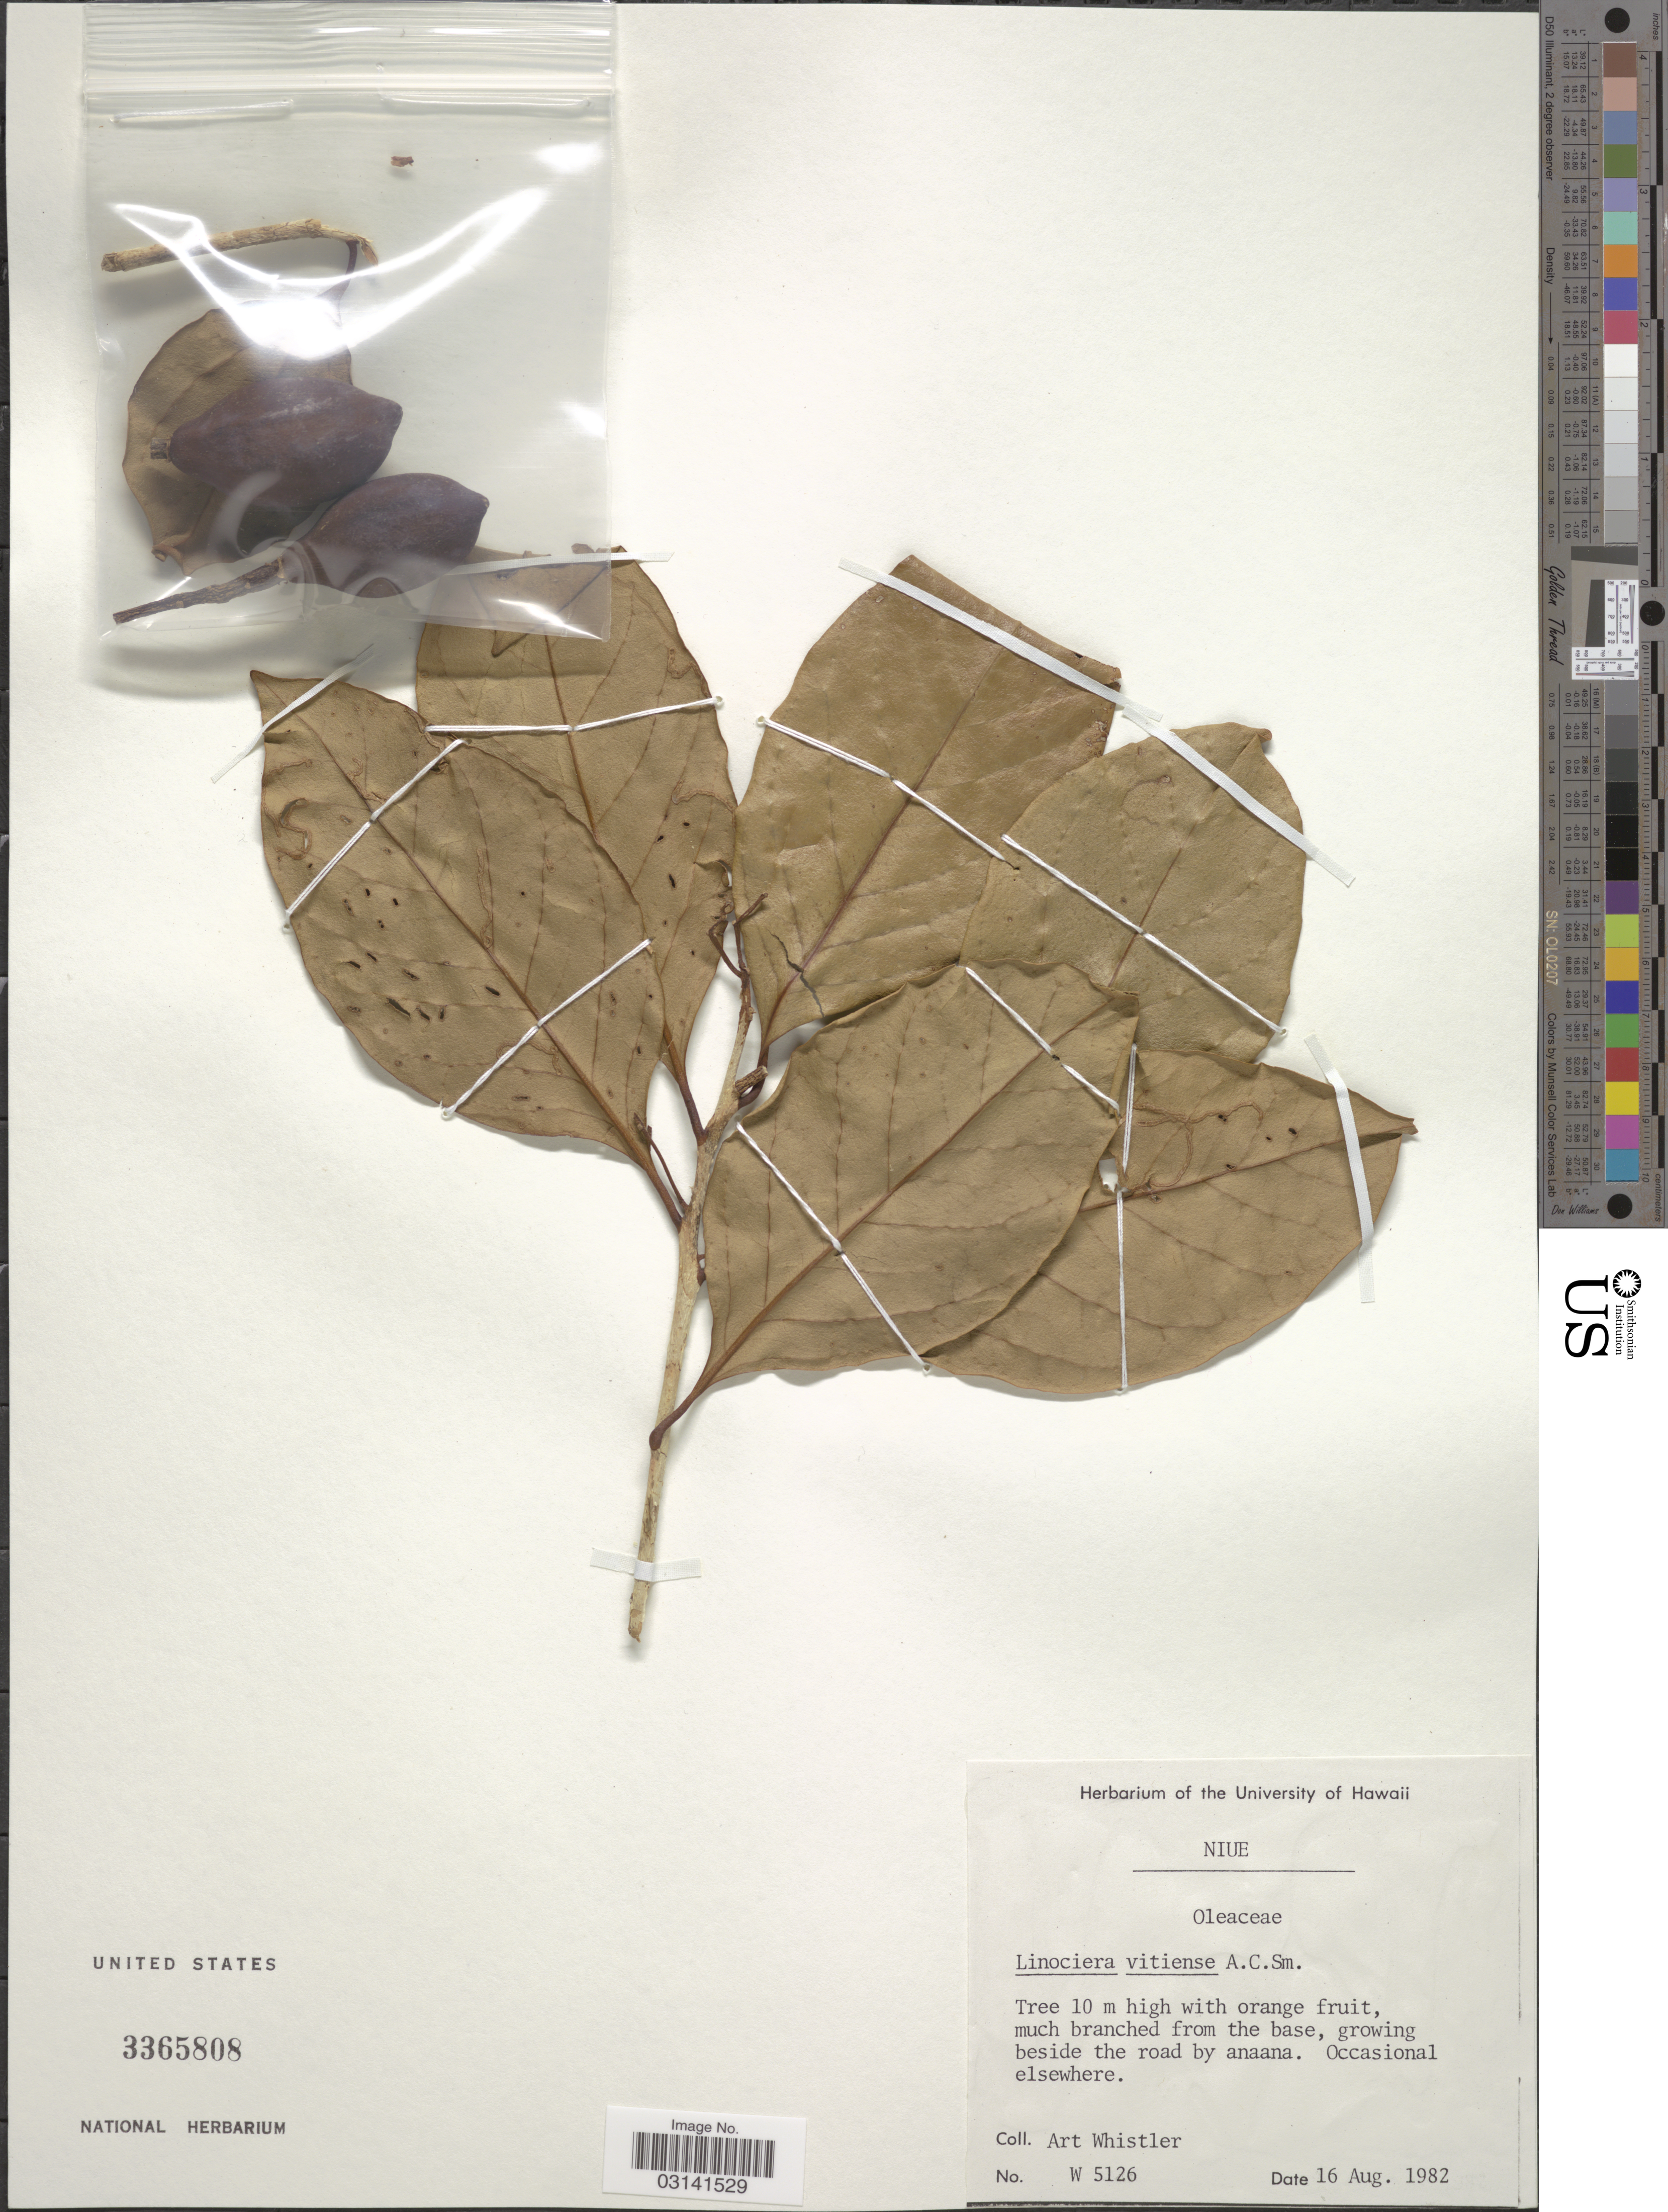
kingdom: Plantae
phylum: Tracheophyta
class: Magnoliopsida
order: Lamiales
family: Oleaceae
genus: Chionanthus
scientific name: Chionanthus vitiensis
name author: (Seem.) A.C. Sm.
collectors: A. Whistler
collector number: W 5126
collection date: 1982-08-16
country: Niue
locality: Beside the road by anaana.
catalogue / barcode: US 3365808